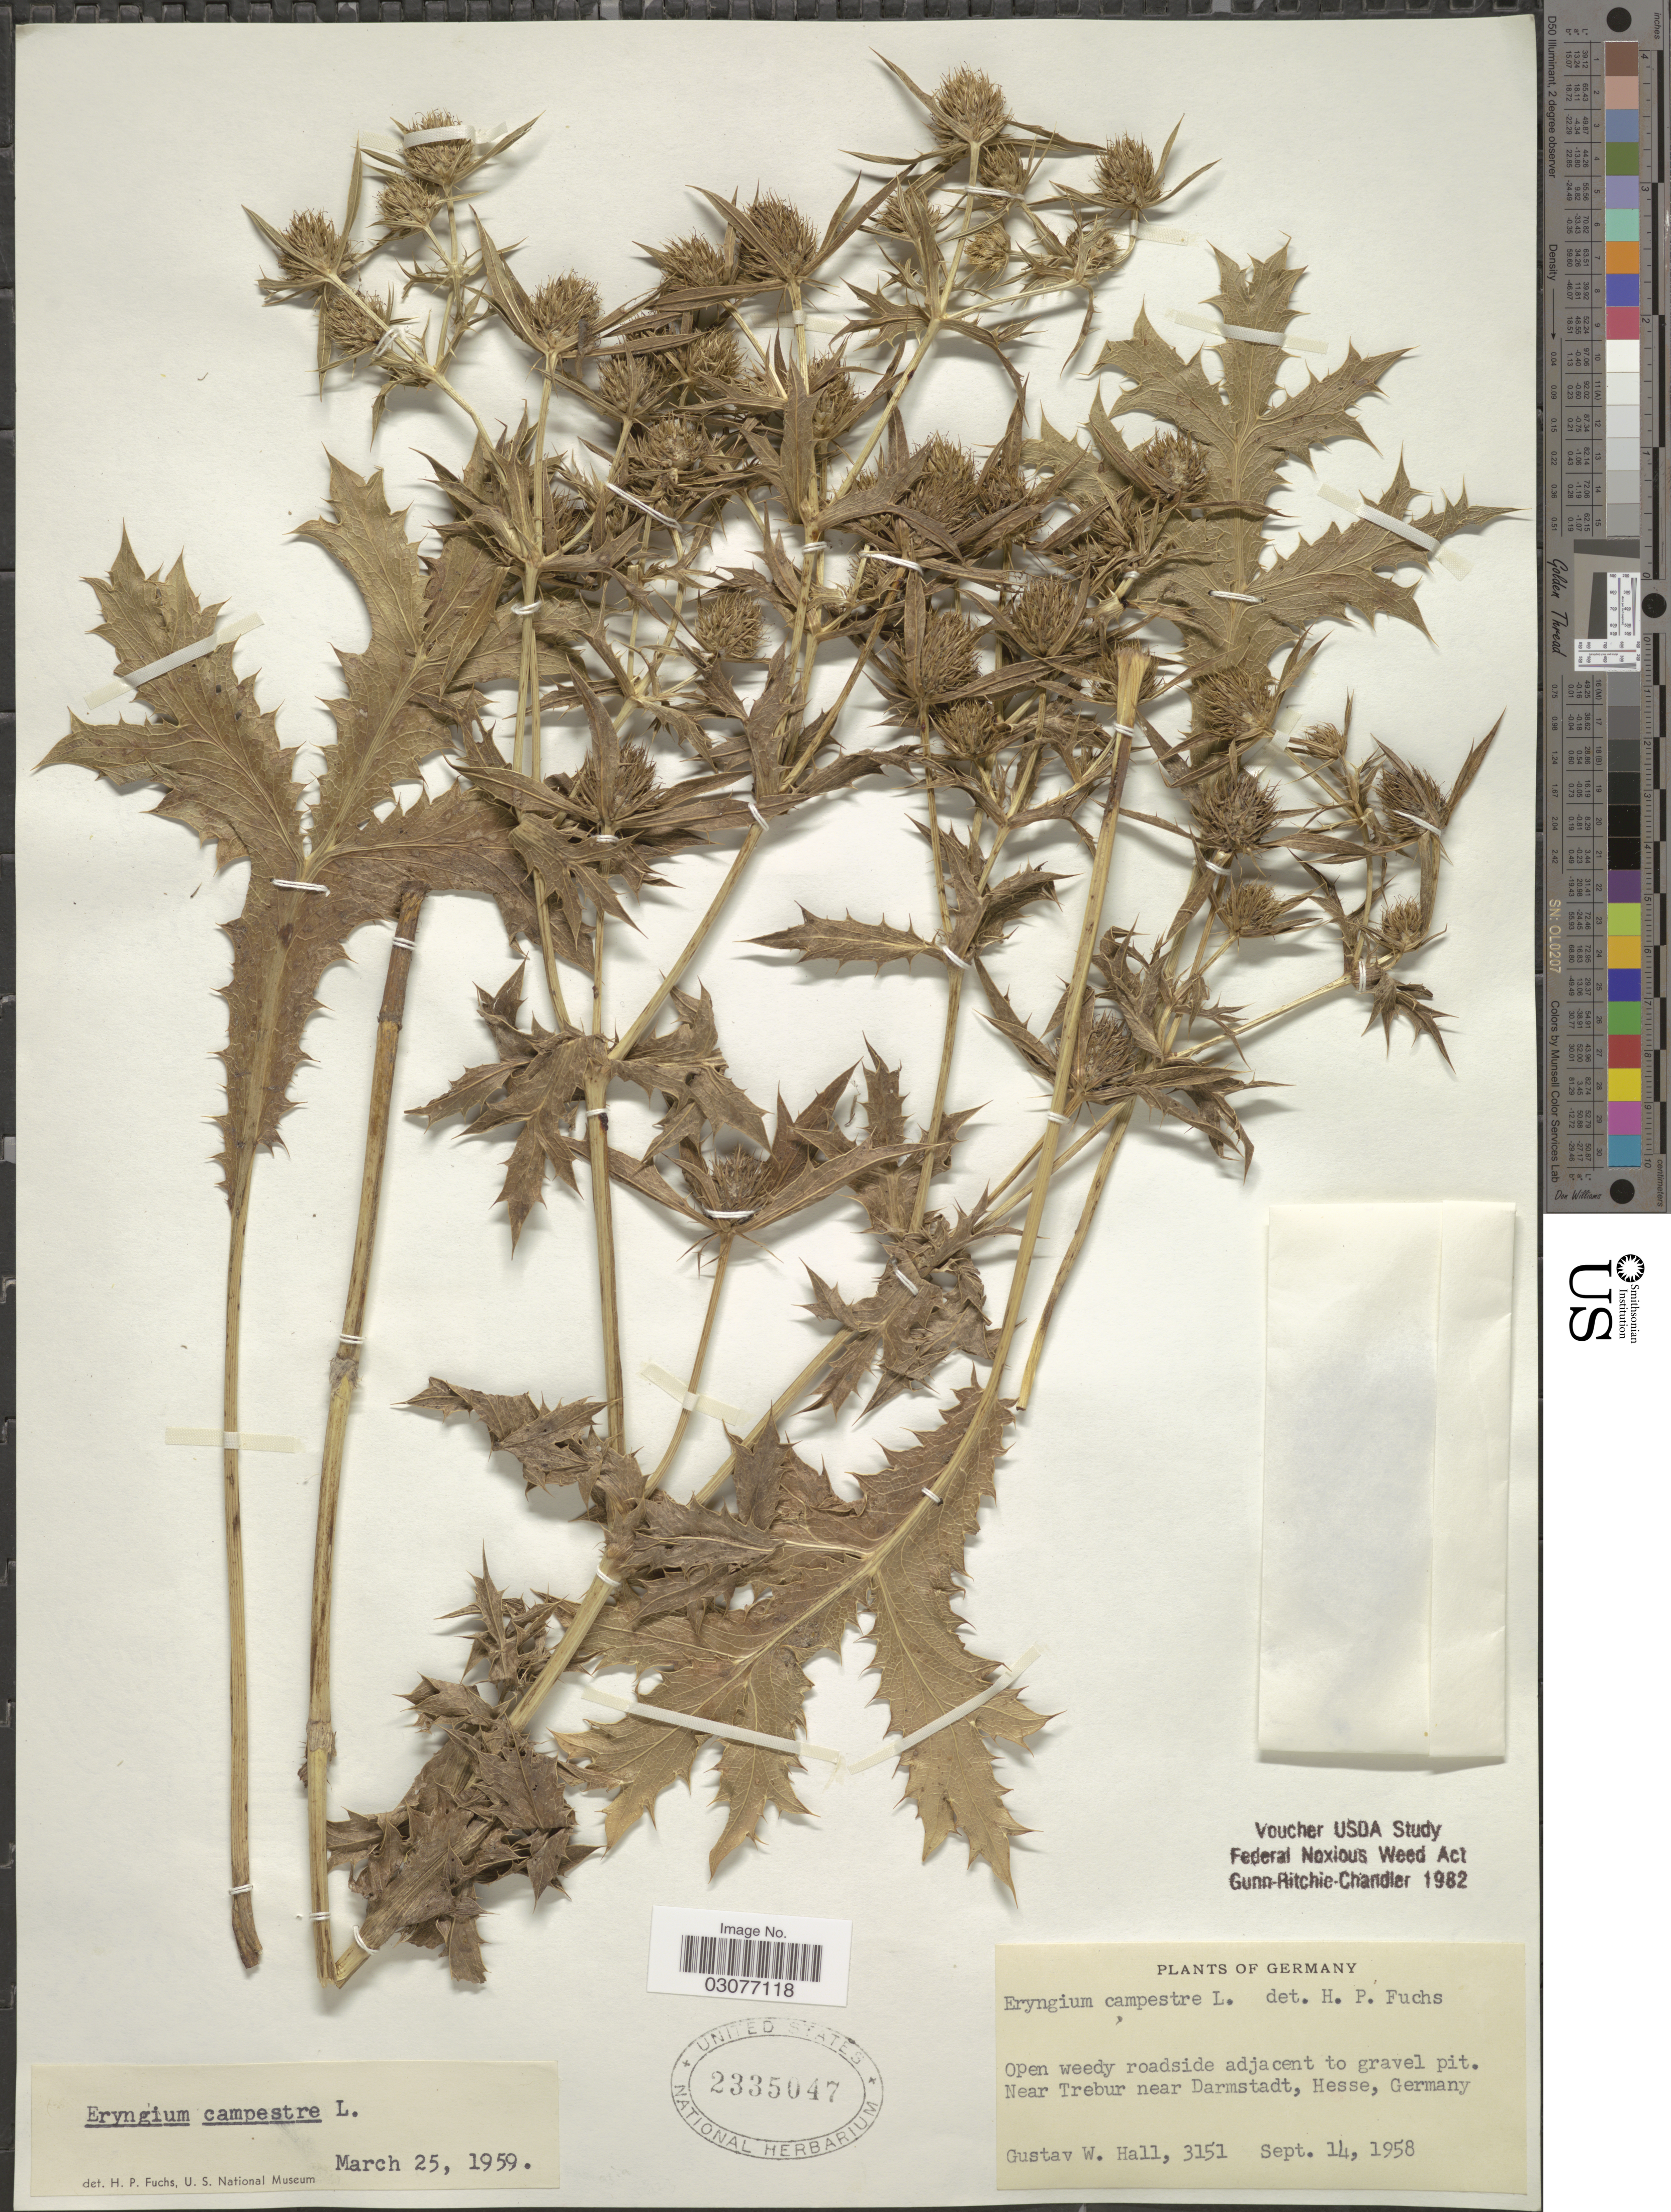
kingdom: Plantae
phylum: Tracheophyta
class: Magnoliopsida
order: Apiales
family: Apiaceae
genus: Eryngium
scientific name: Eryngium campestre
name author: L.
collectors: G. Hall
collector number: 3151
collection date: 1958-09-14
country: Germany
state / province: Hesse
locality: Near Trebur near Darmstadt, Hesse.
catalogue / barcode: US 2335047